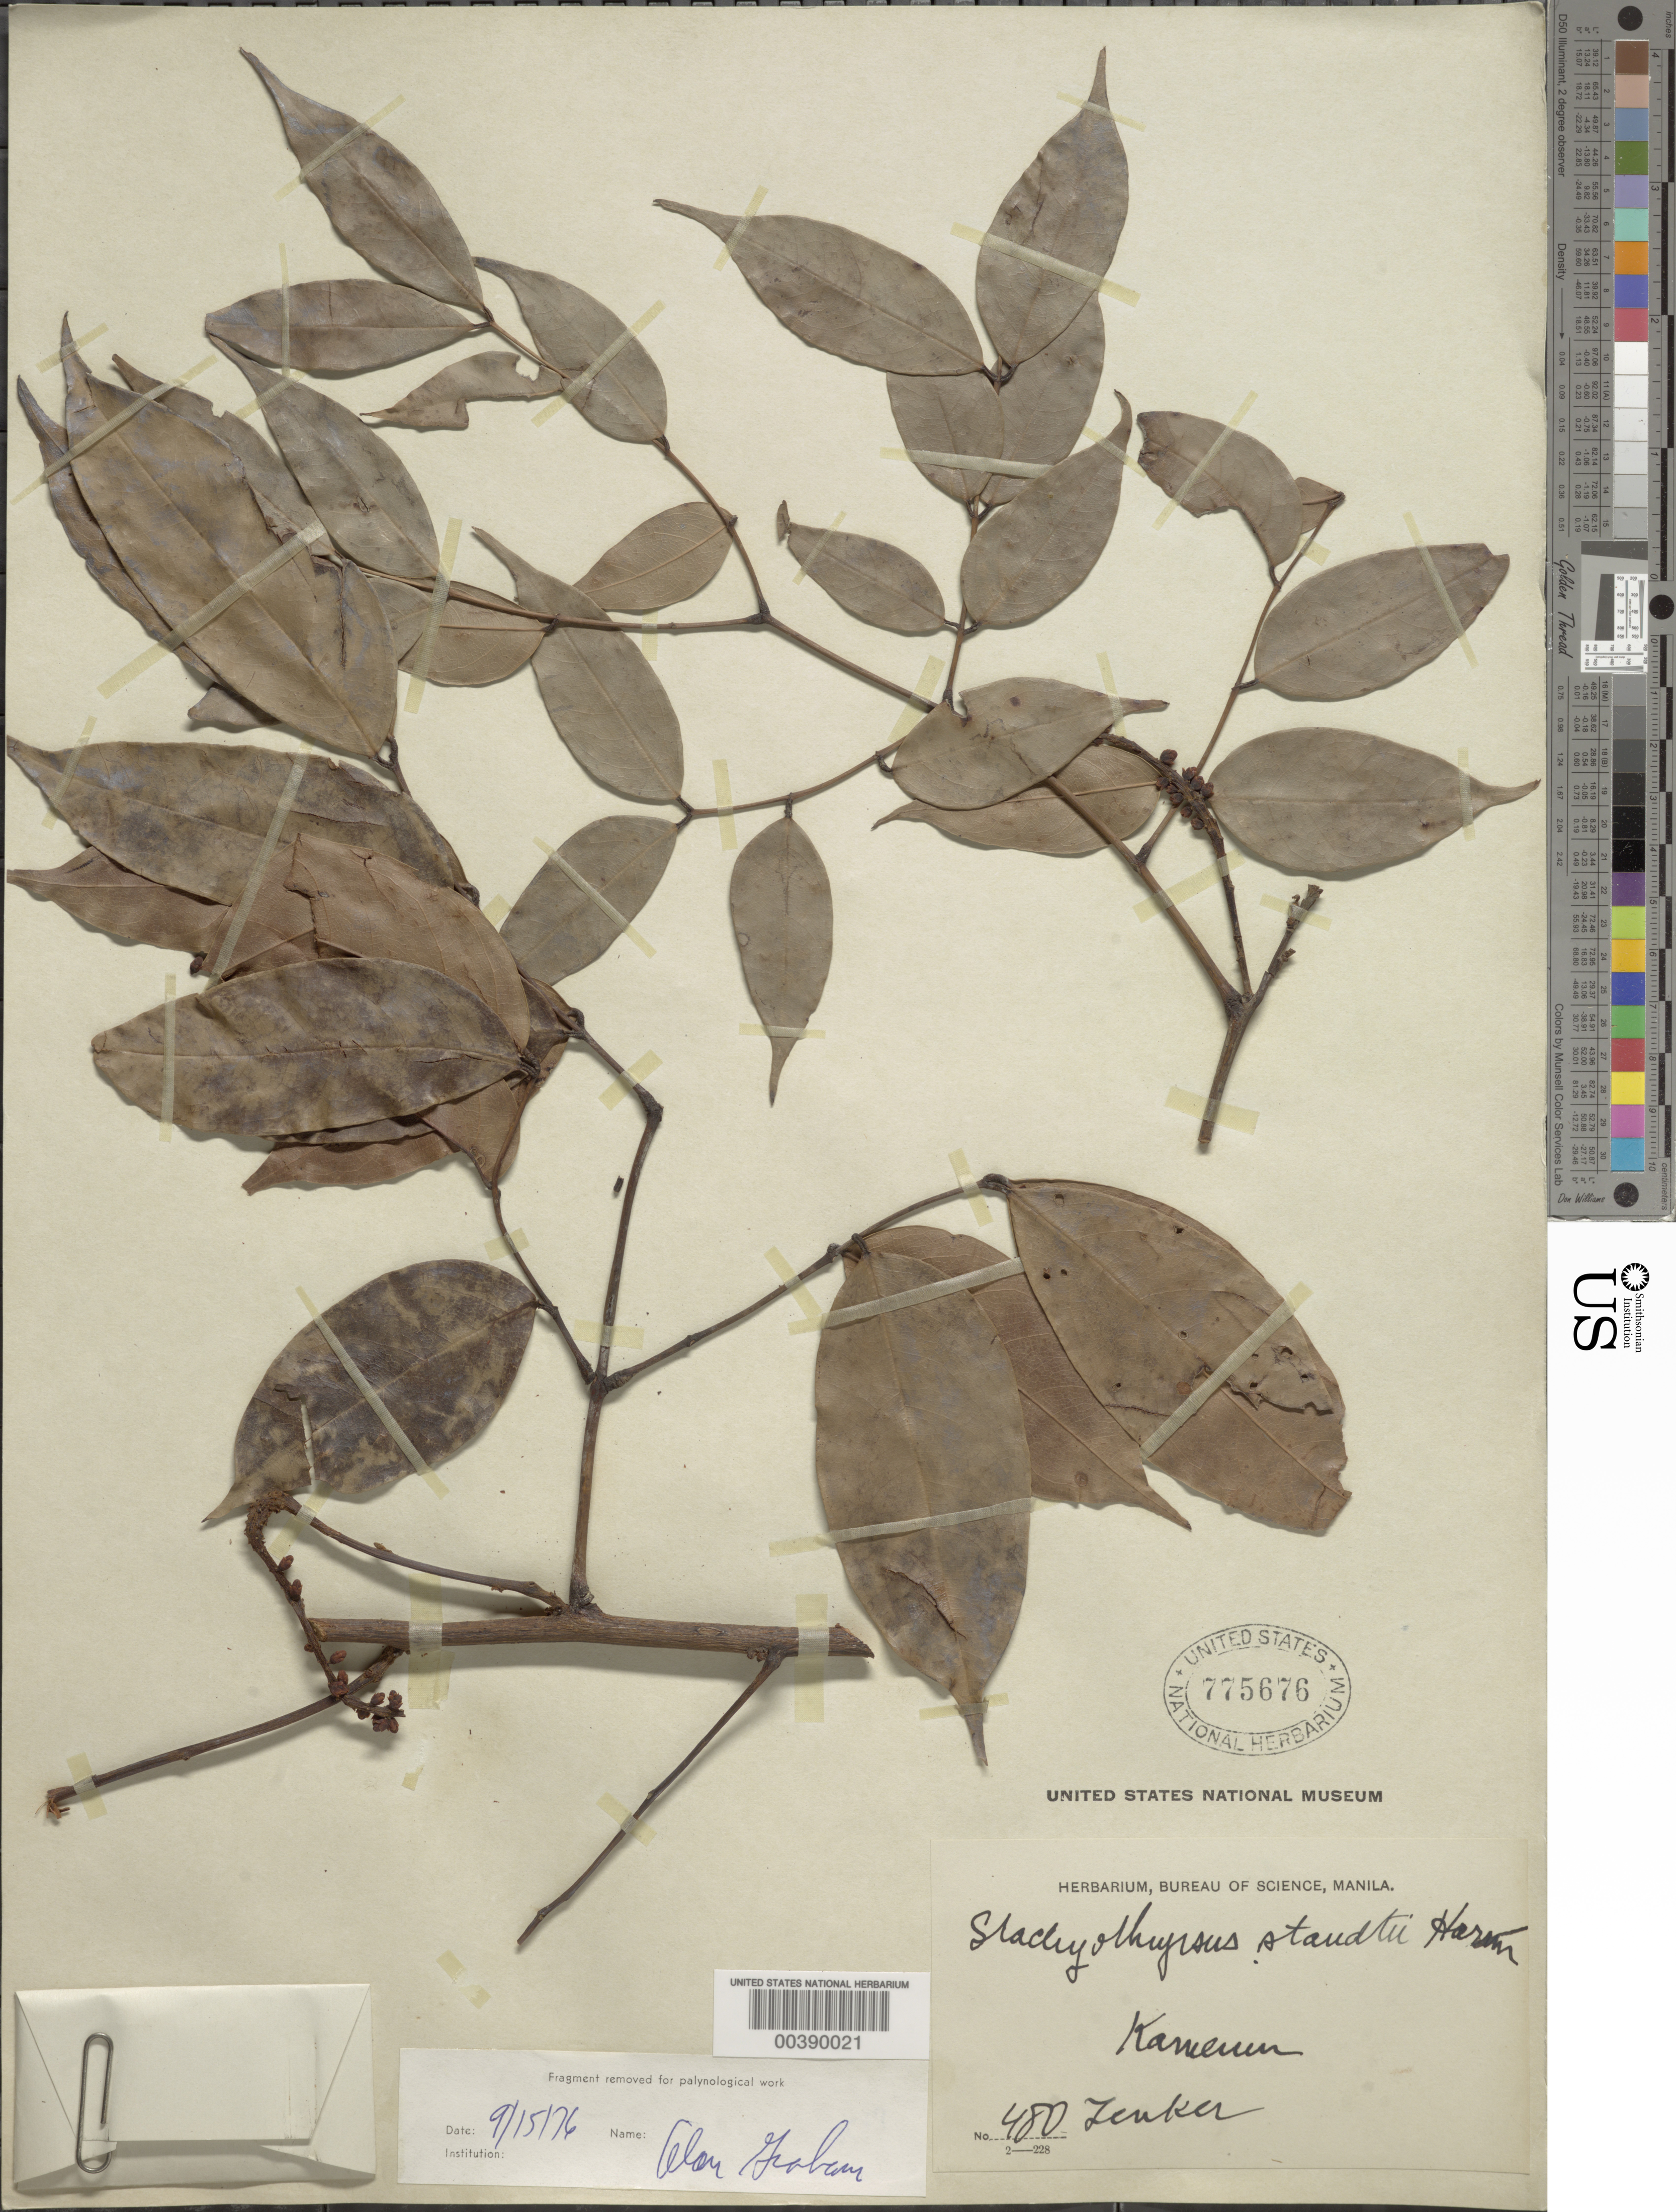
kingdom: Plantae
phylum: Tracheophyta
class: Magnoliopsida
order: Fabales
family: Fabaceae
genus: Stachyothyrsus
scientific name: Stachyothyrsus staudtii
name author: Harms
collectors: G. A. Zenker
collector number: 480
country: Cameroon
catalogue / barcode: US 775676